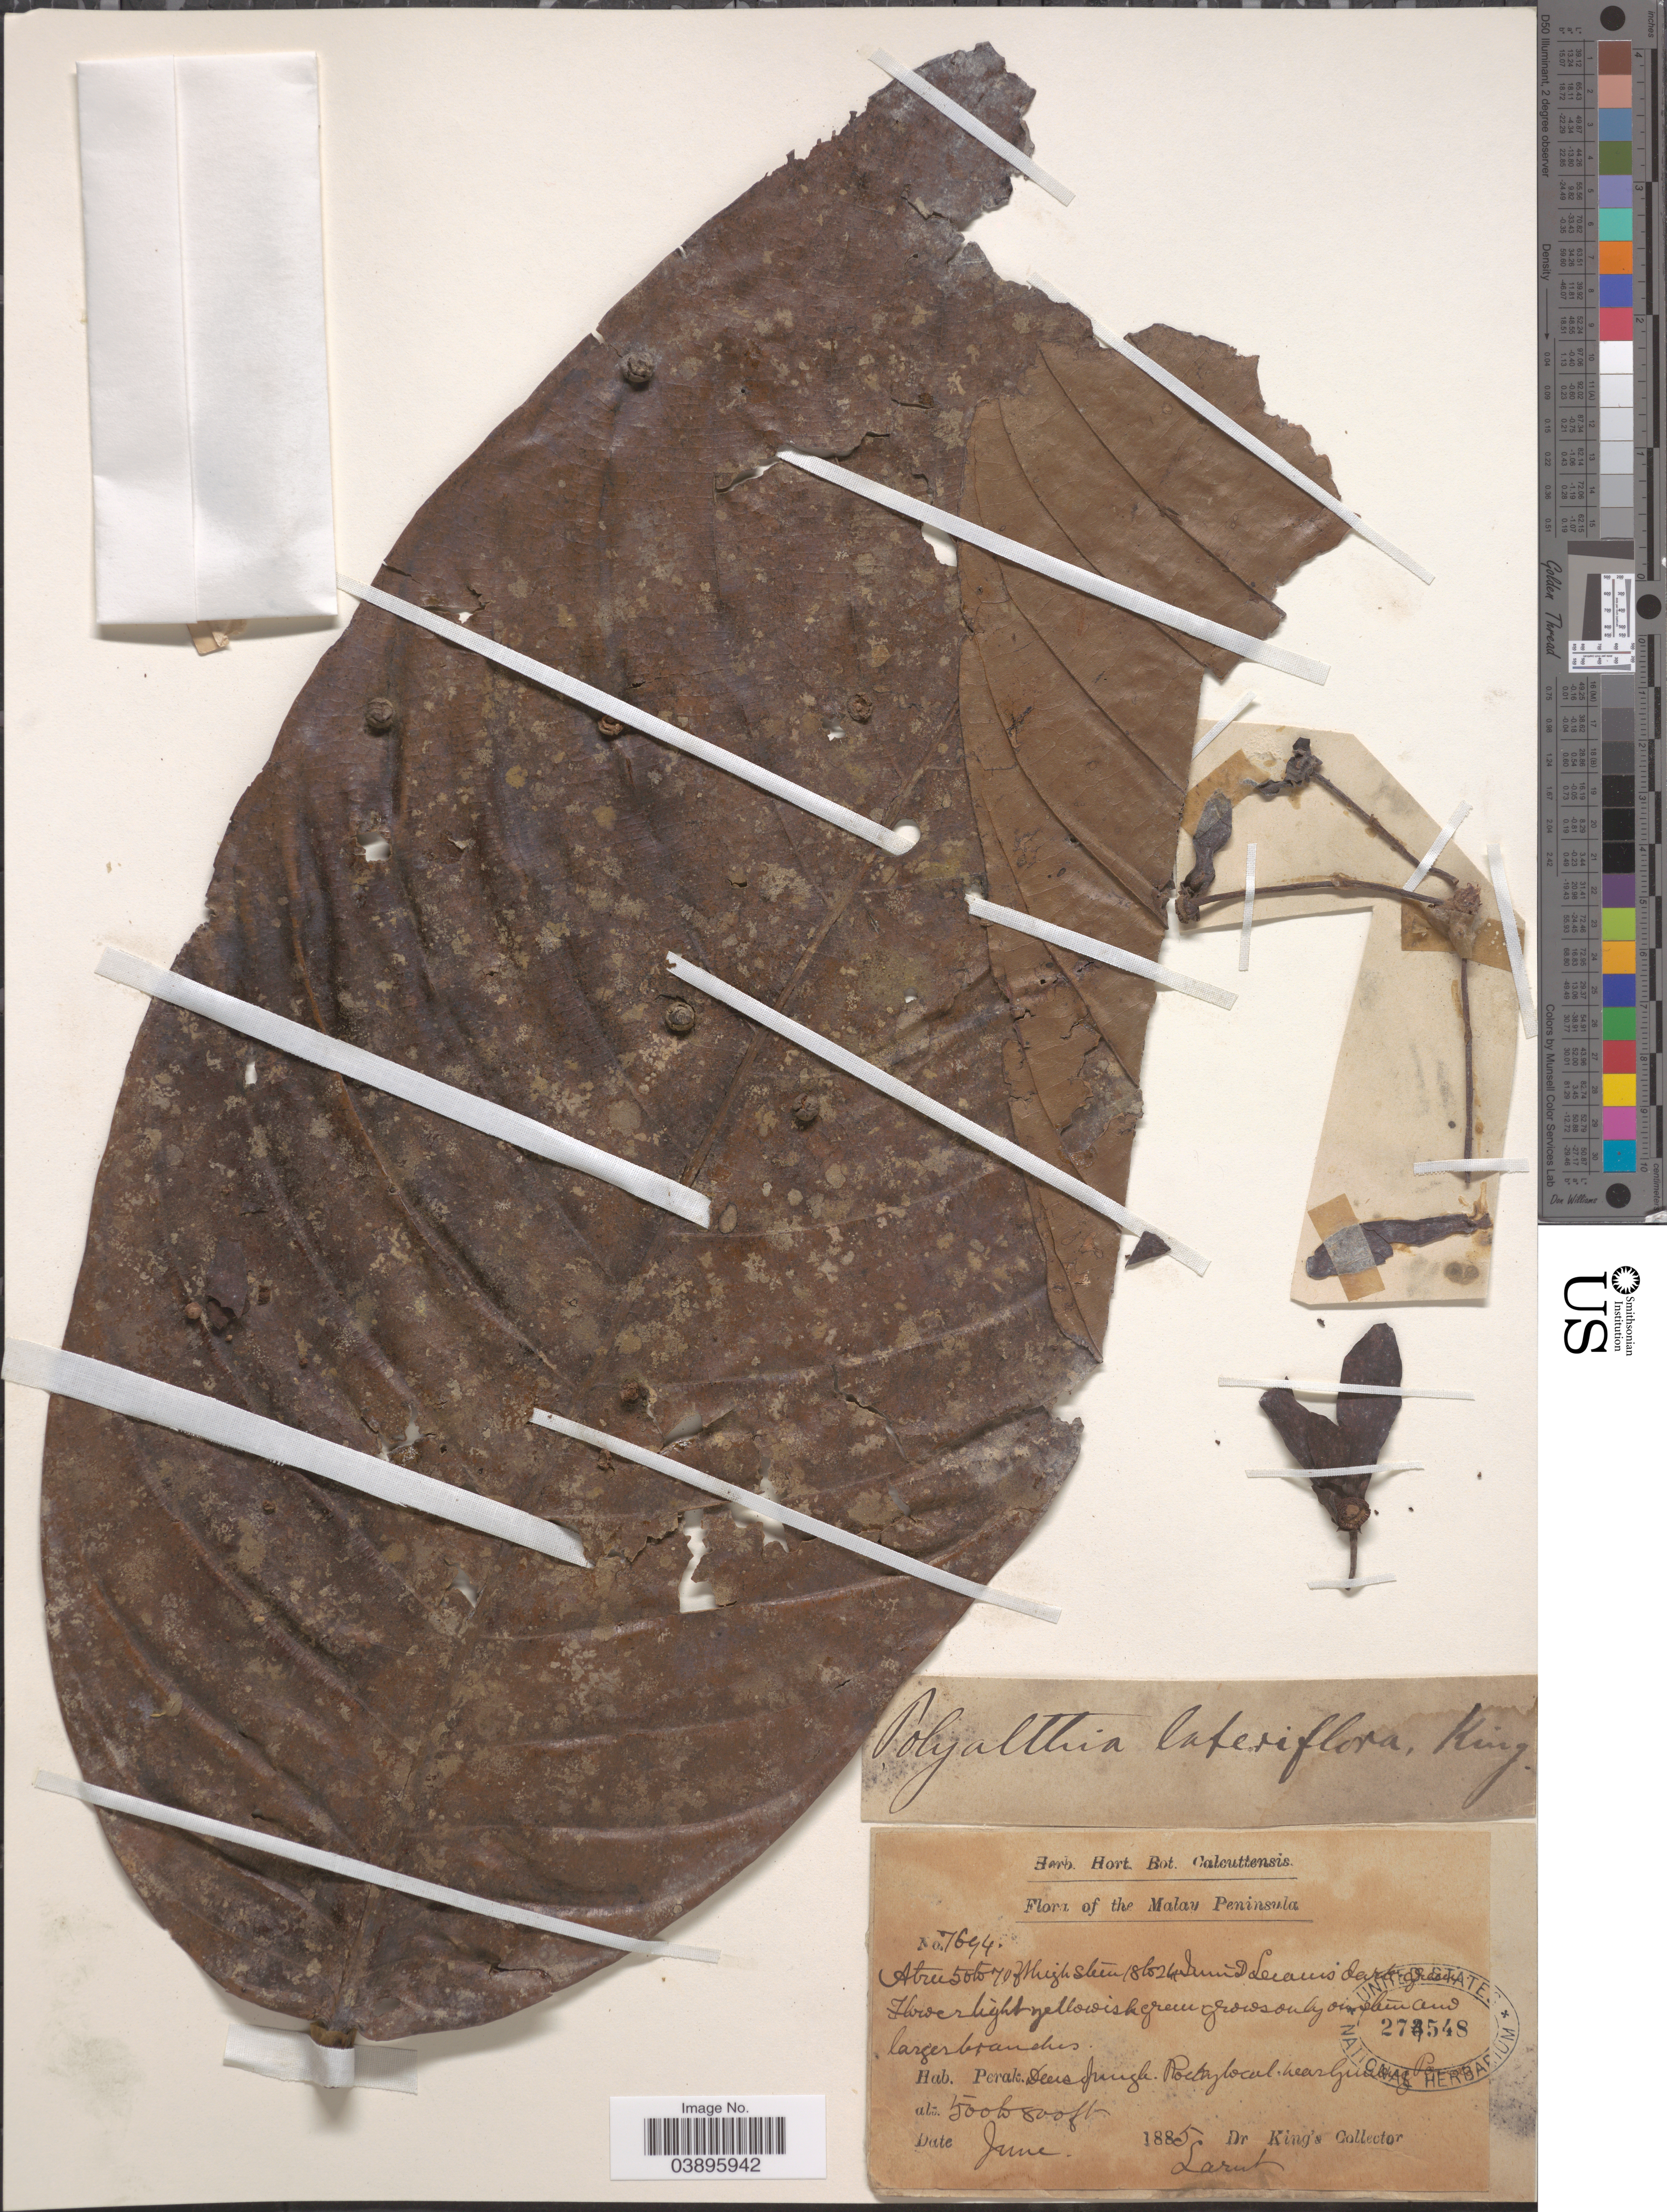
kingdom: Plantae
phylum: Tracheophyta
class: Magnoliopsida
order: Magnoliales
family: Annonaceae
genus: Polyalthia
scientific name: Polyalthia lateriflora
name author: Kurz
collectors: Dr. King's collector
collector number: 7694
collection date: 1885-06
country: Malaysia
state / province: Perak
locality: The Malay Peninsula. Dense jungle. Rocky local Near Gunong P [illegible text] Larut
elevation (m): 152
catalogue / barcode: US 274548